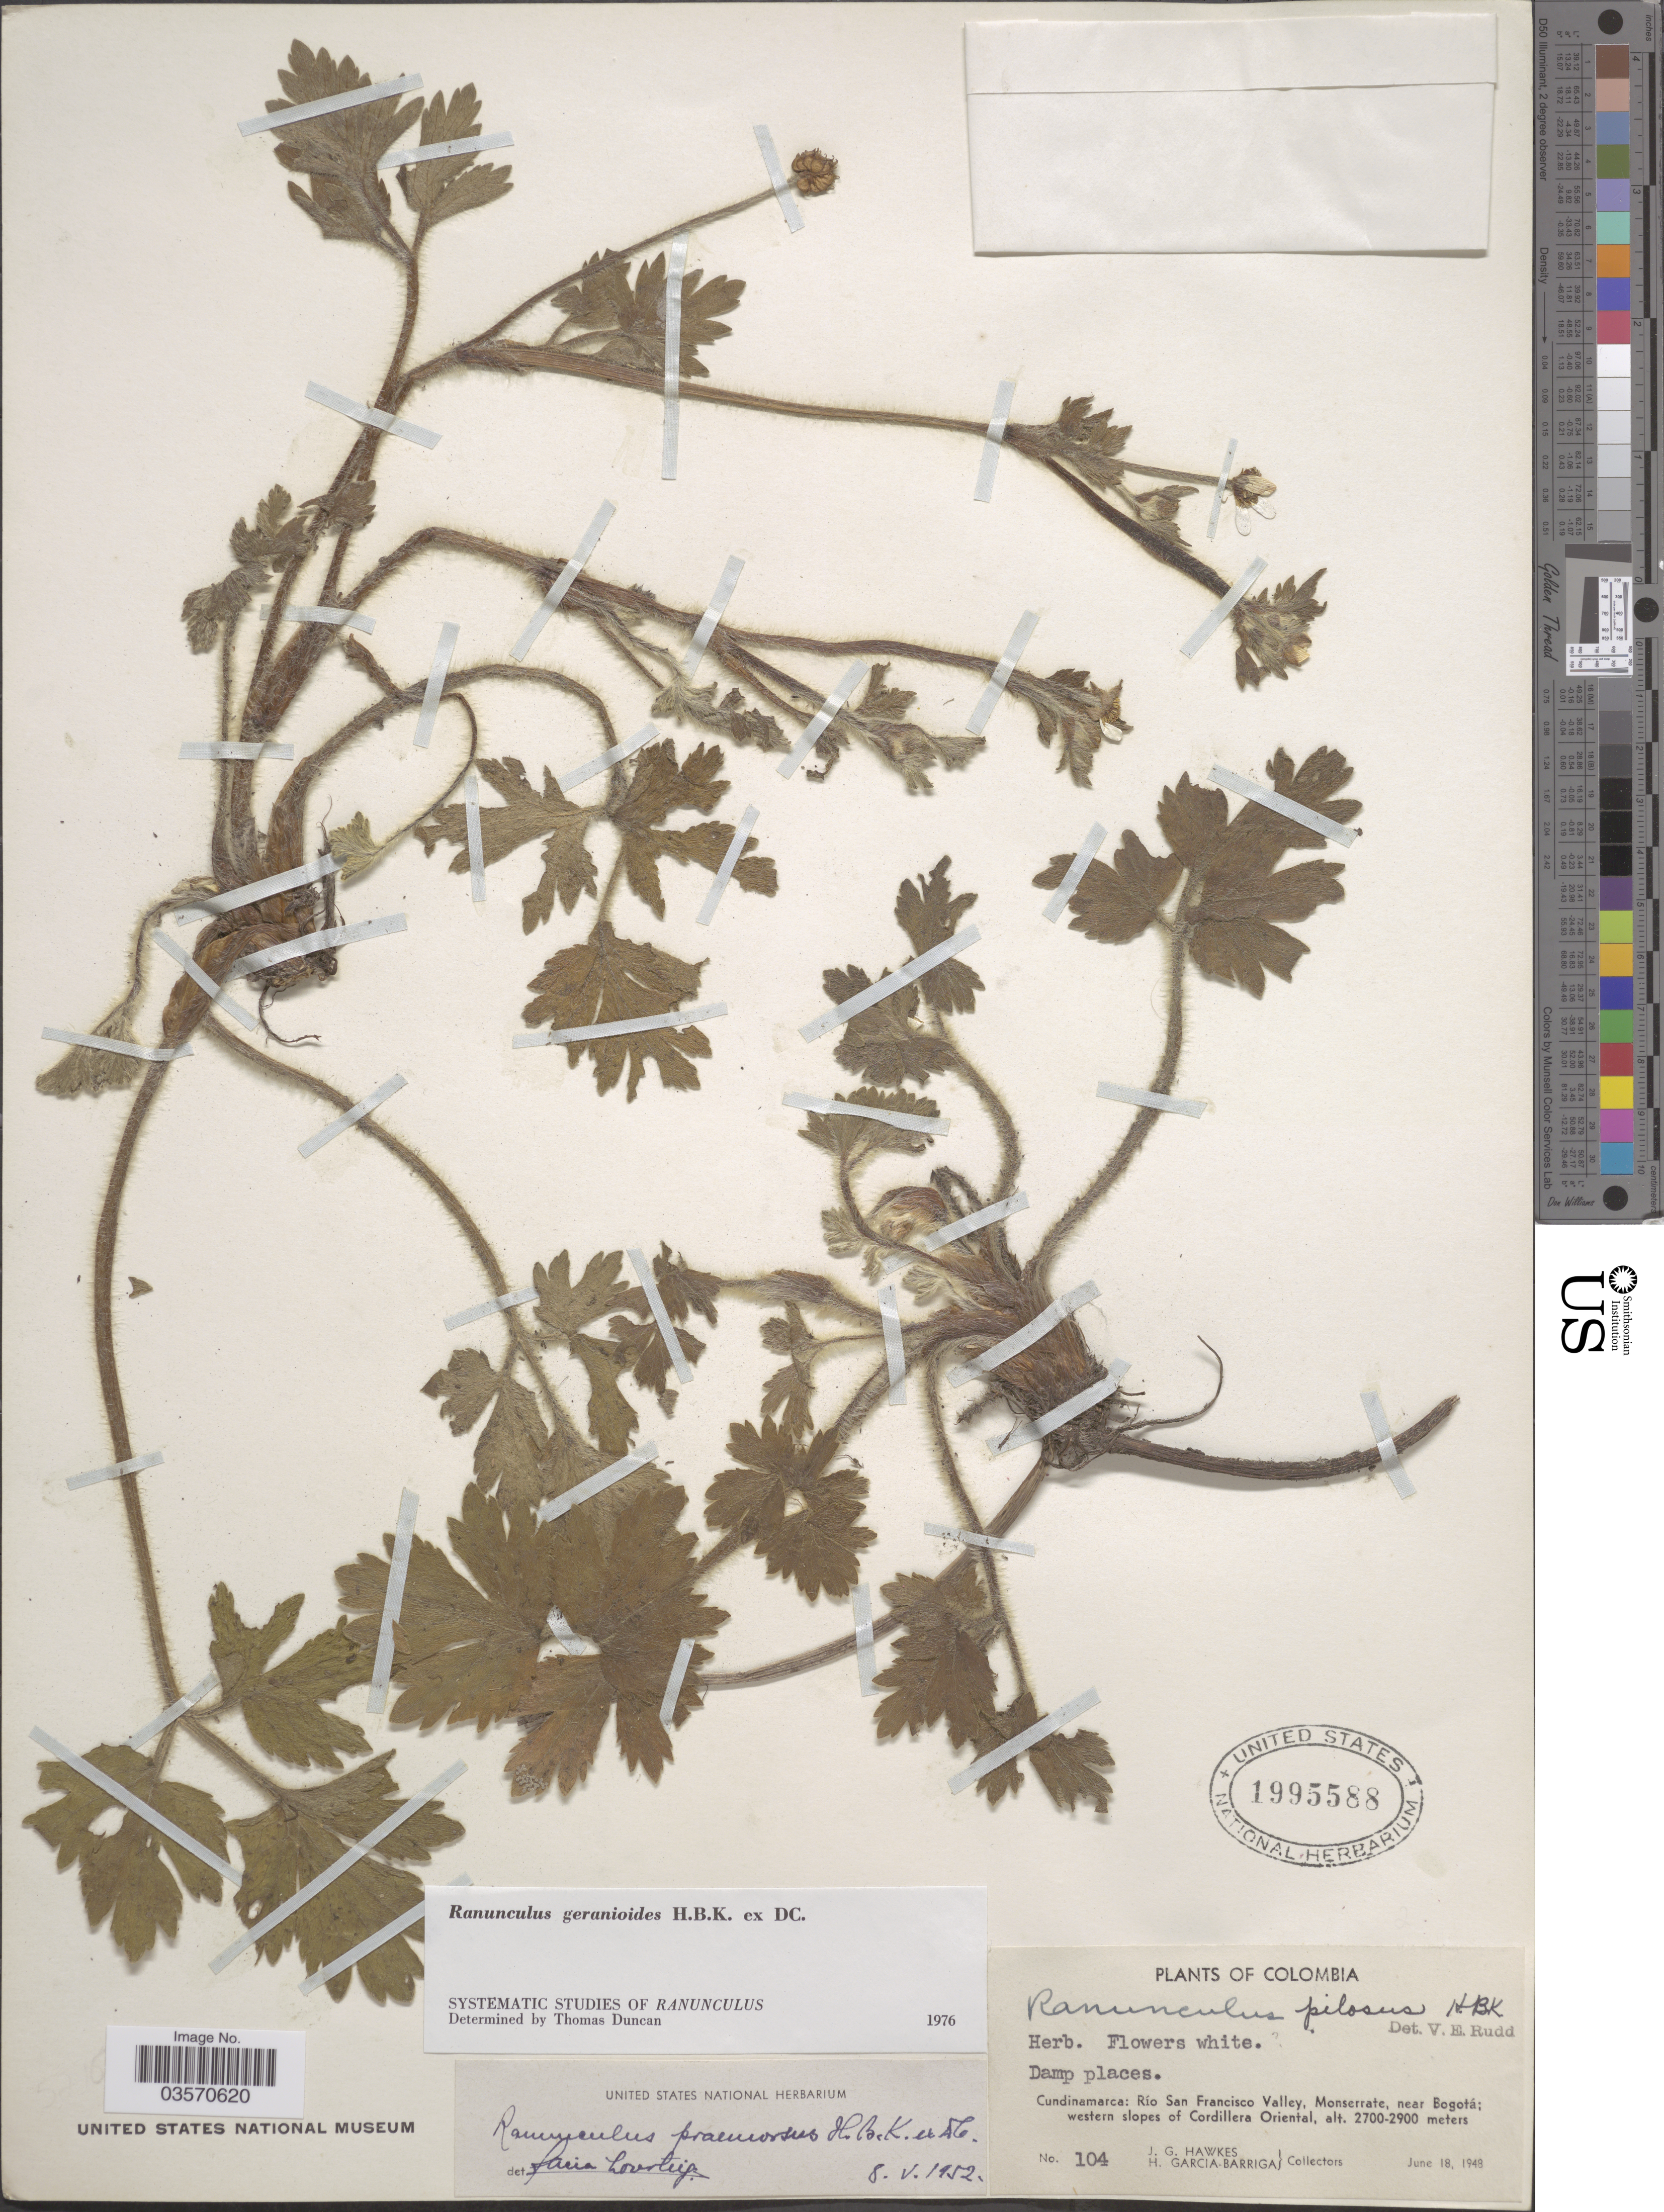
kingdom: Plantae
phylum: Tracheophyta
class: Magnoliopsida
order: Ranunculales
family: Ranunculaceae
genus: Ranunculus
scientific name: Ranunculus geranioides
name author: Humb. et al. ex DC.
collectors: J. Hawkes & H. García Barriga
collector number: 104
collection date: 1948-06-18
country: Colombia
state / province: Cundinamarca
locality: Río San Francisco Valley, Monserrate, near Bogotá; western slopes of Cordillera Oriental.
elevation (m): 2700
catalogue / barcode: US 1995588